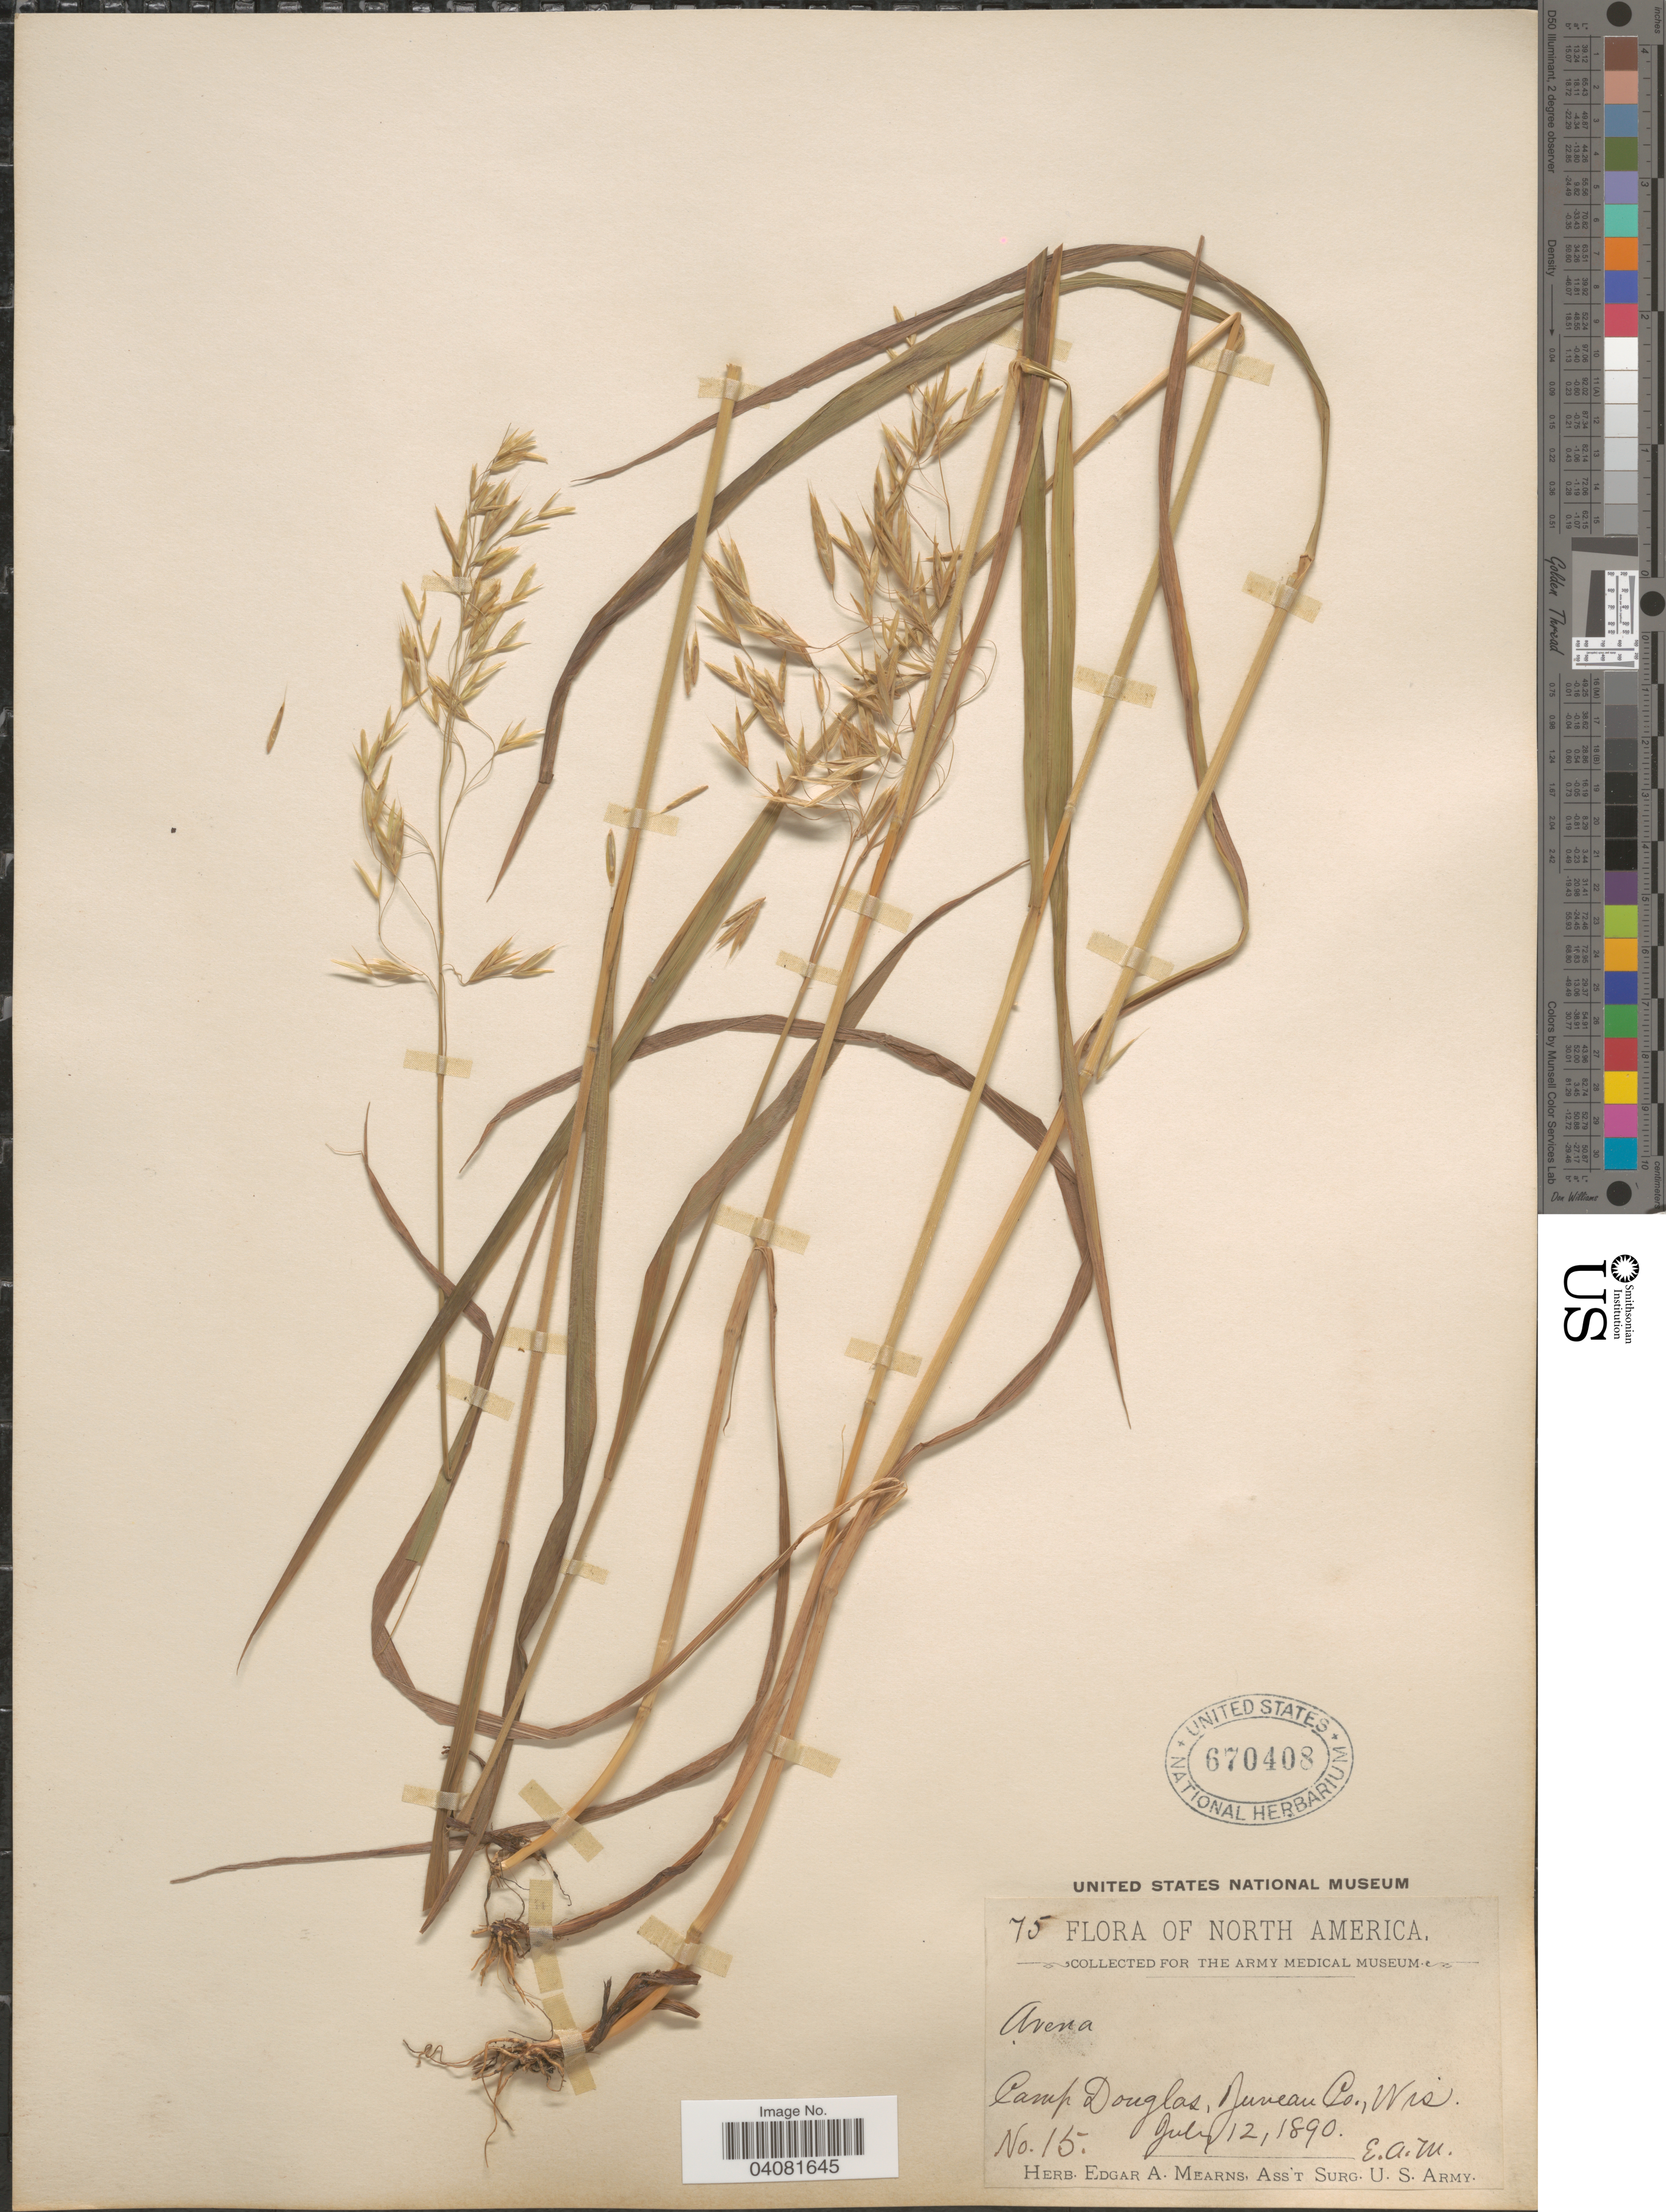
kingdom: Plantae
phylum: Tracheophyta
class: Liliopsida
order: Poales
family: Poaceae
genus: Bromus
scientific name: Bromus ciliatus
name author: L.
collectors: E. A. Mearns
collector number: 15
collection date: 1890-07-12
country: United States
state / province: Wisconsin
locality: Camp Douglas, Duncan Co.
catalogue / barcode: US 670408